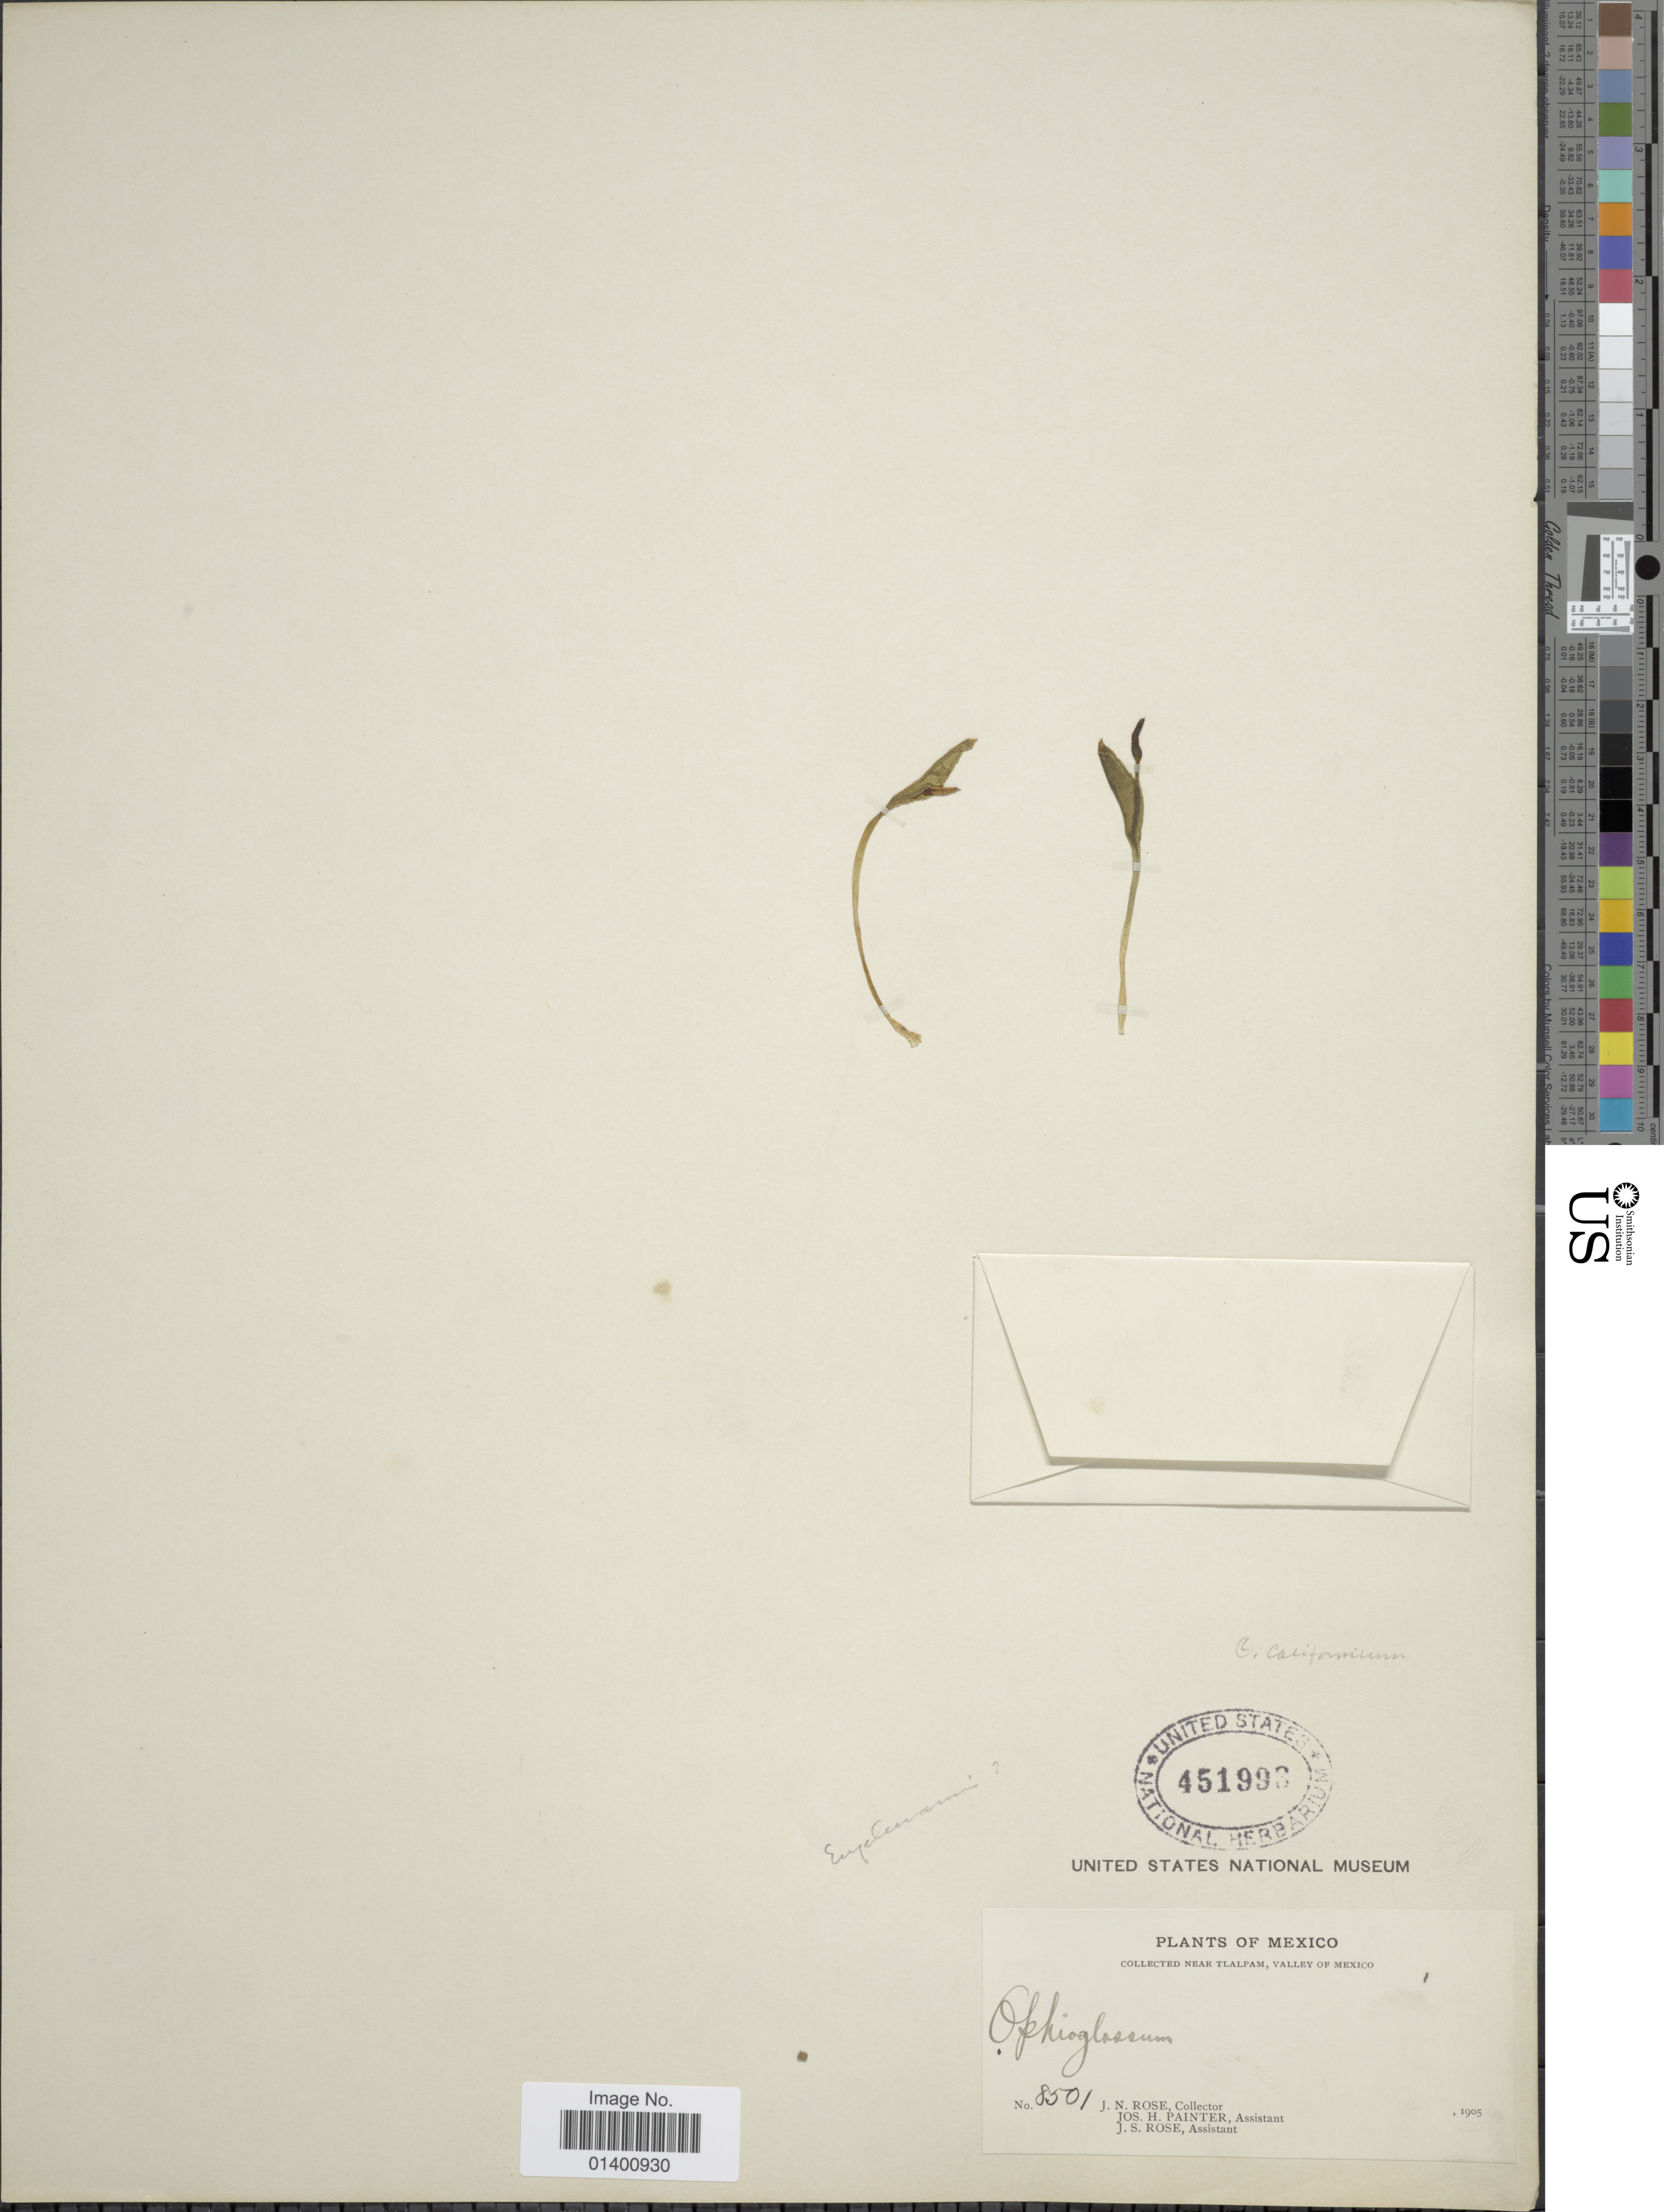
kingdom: Plantae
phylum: Tracheophyta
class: Polypodiopsida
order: Ophioglossales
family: Ophioglossaceae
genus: Ophioglossum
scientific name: Ophioglossum nudicaule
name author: L. f.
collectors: J. N. Rose, J. H. Painter & J. S. Rose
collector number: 8501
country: Mexico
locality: Near Tlalpam, valley of Mexico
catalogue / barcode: US 451993